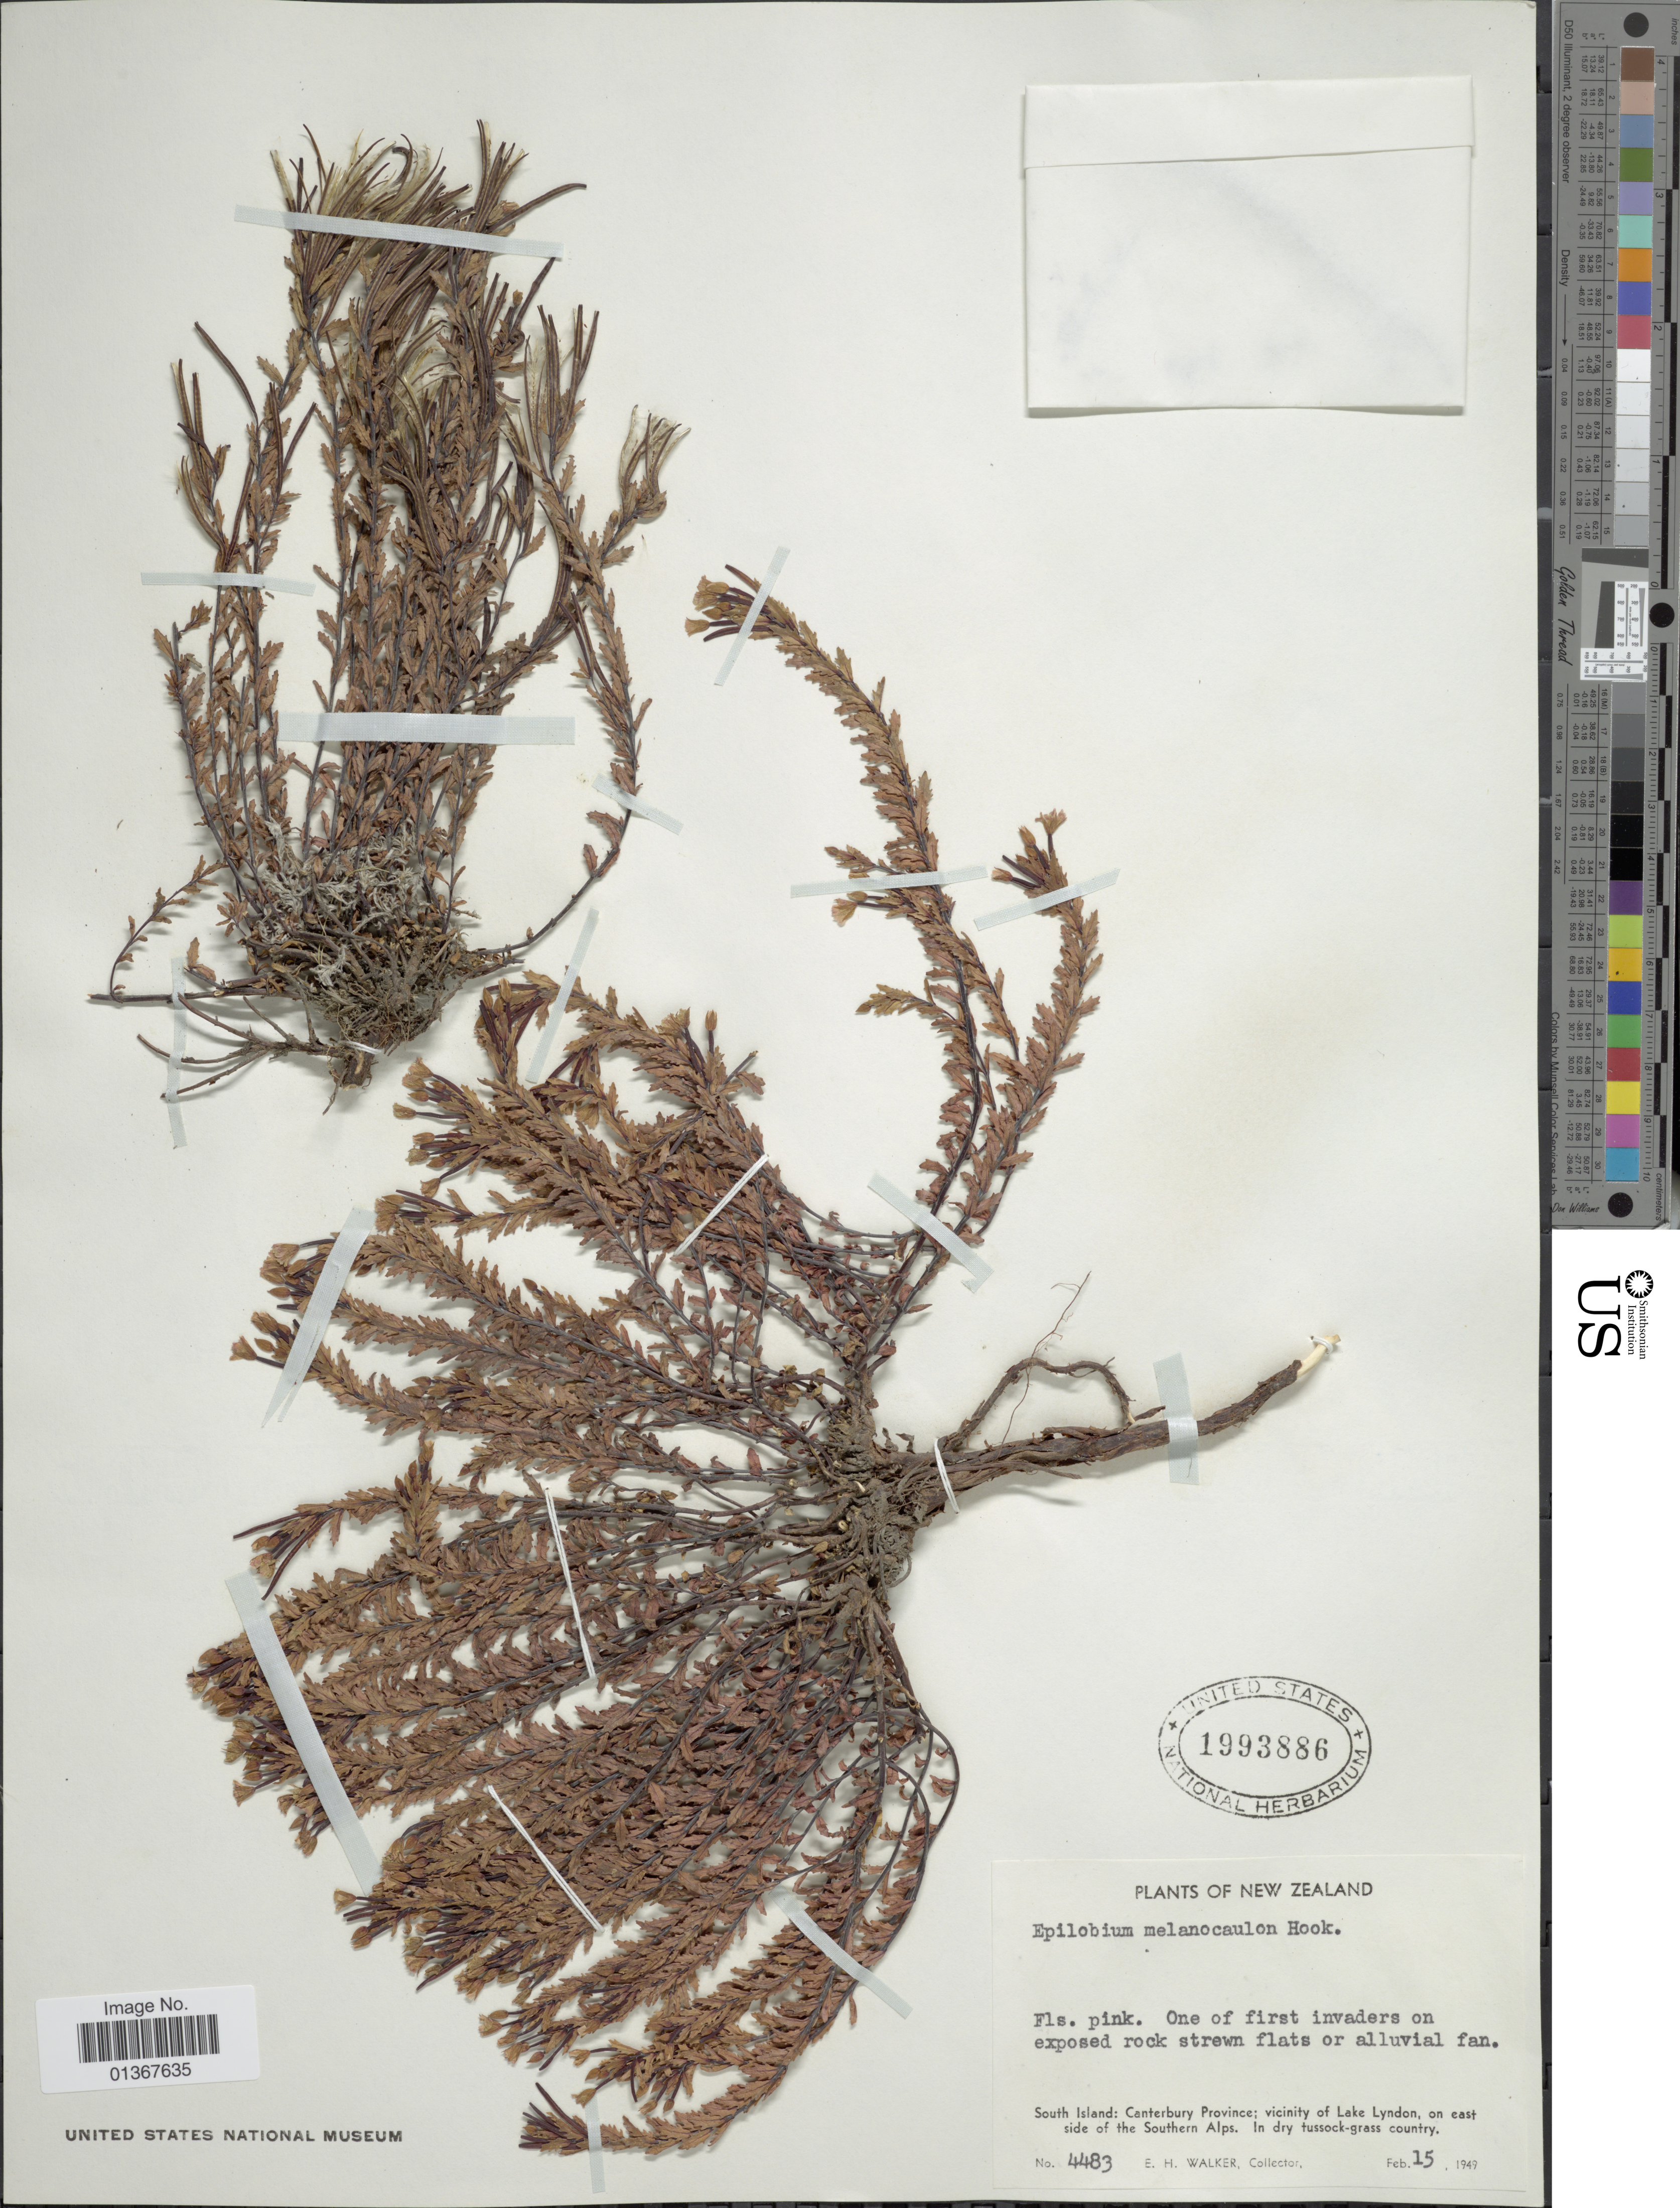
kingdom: Plantae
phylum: Tracheophyta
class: Magnoliopsida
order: Myrtales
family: Onagraceae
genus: Epilobium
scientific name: Epilobium melanocaulon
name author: Hook.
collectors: E. H. Walker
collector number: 4483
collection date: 1949-02-15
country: New Zealand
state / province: Canterbury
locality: South Island: vicinity of Lake Lyndon, on east side of the Southern Alps.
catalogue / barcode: US 1993886